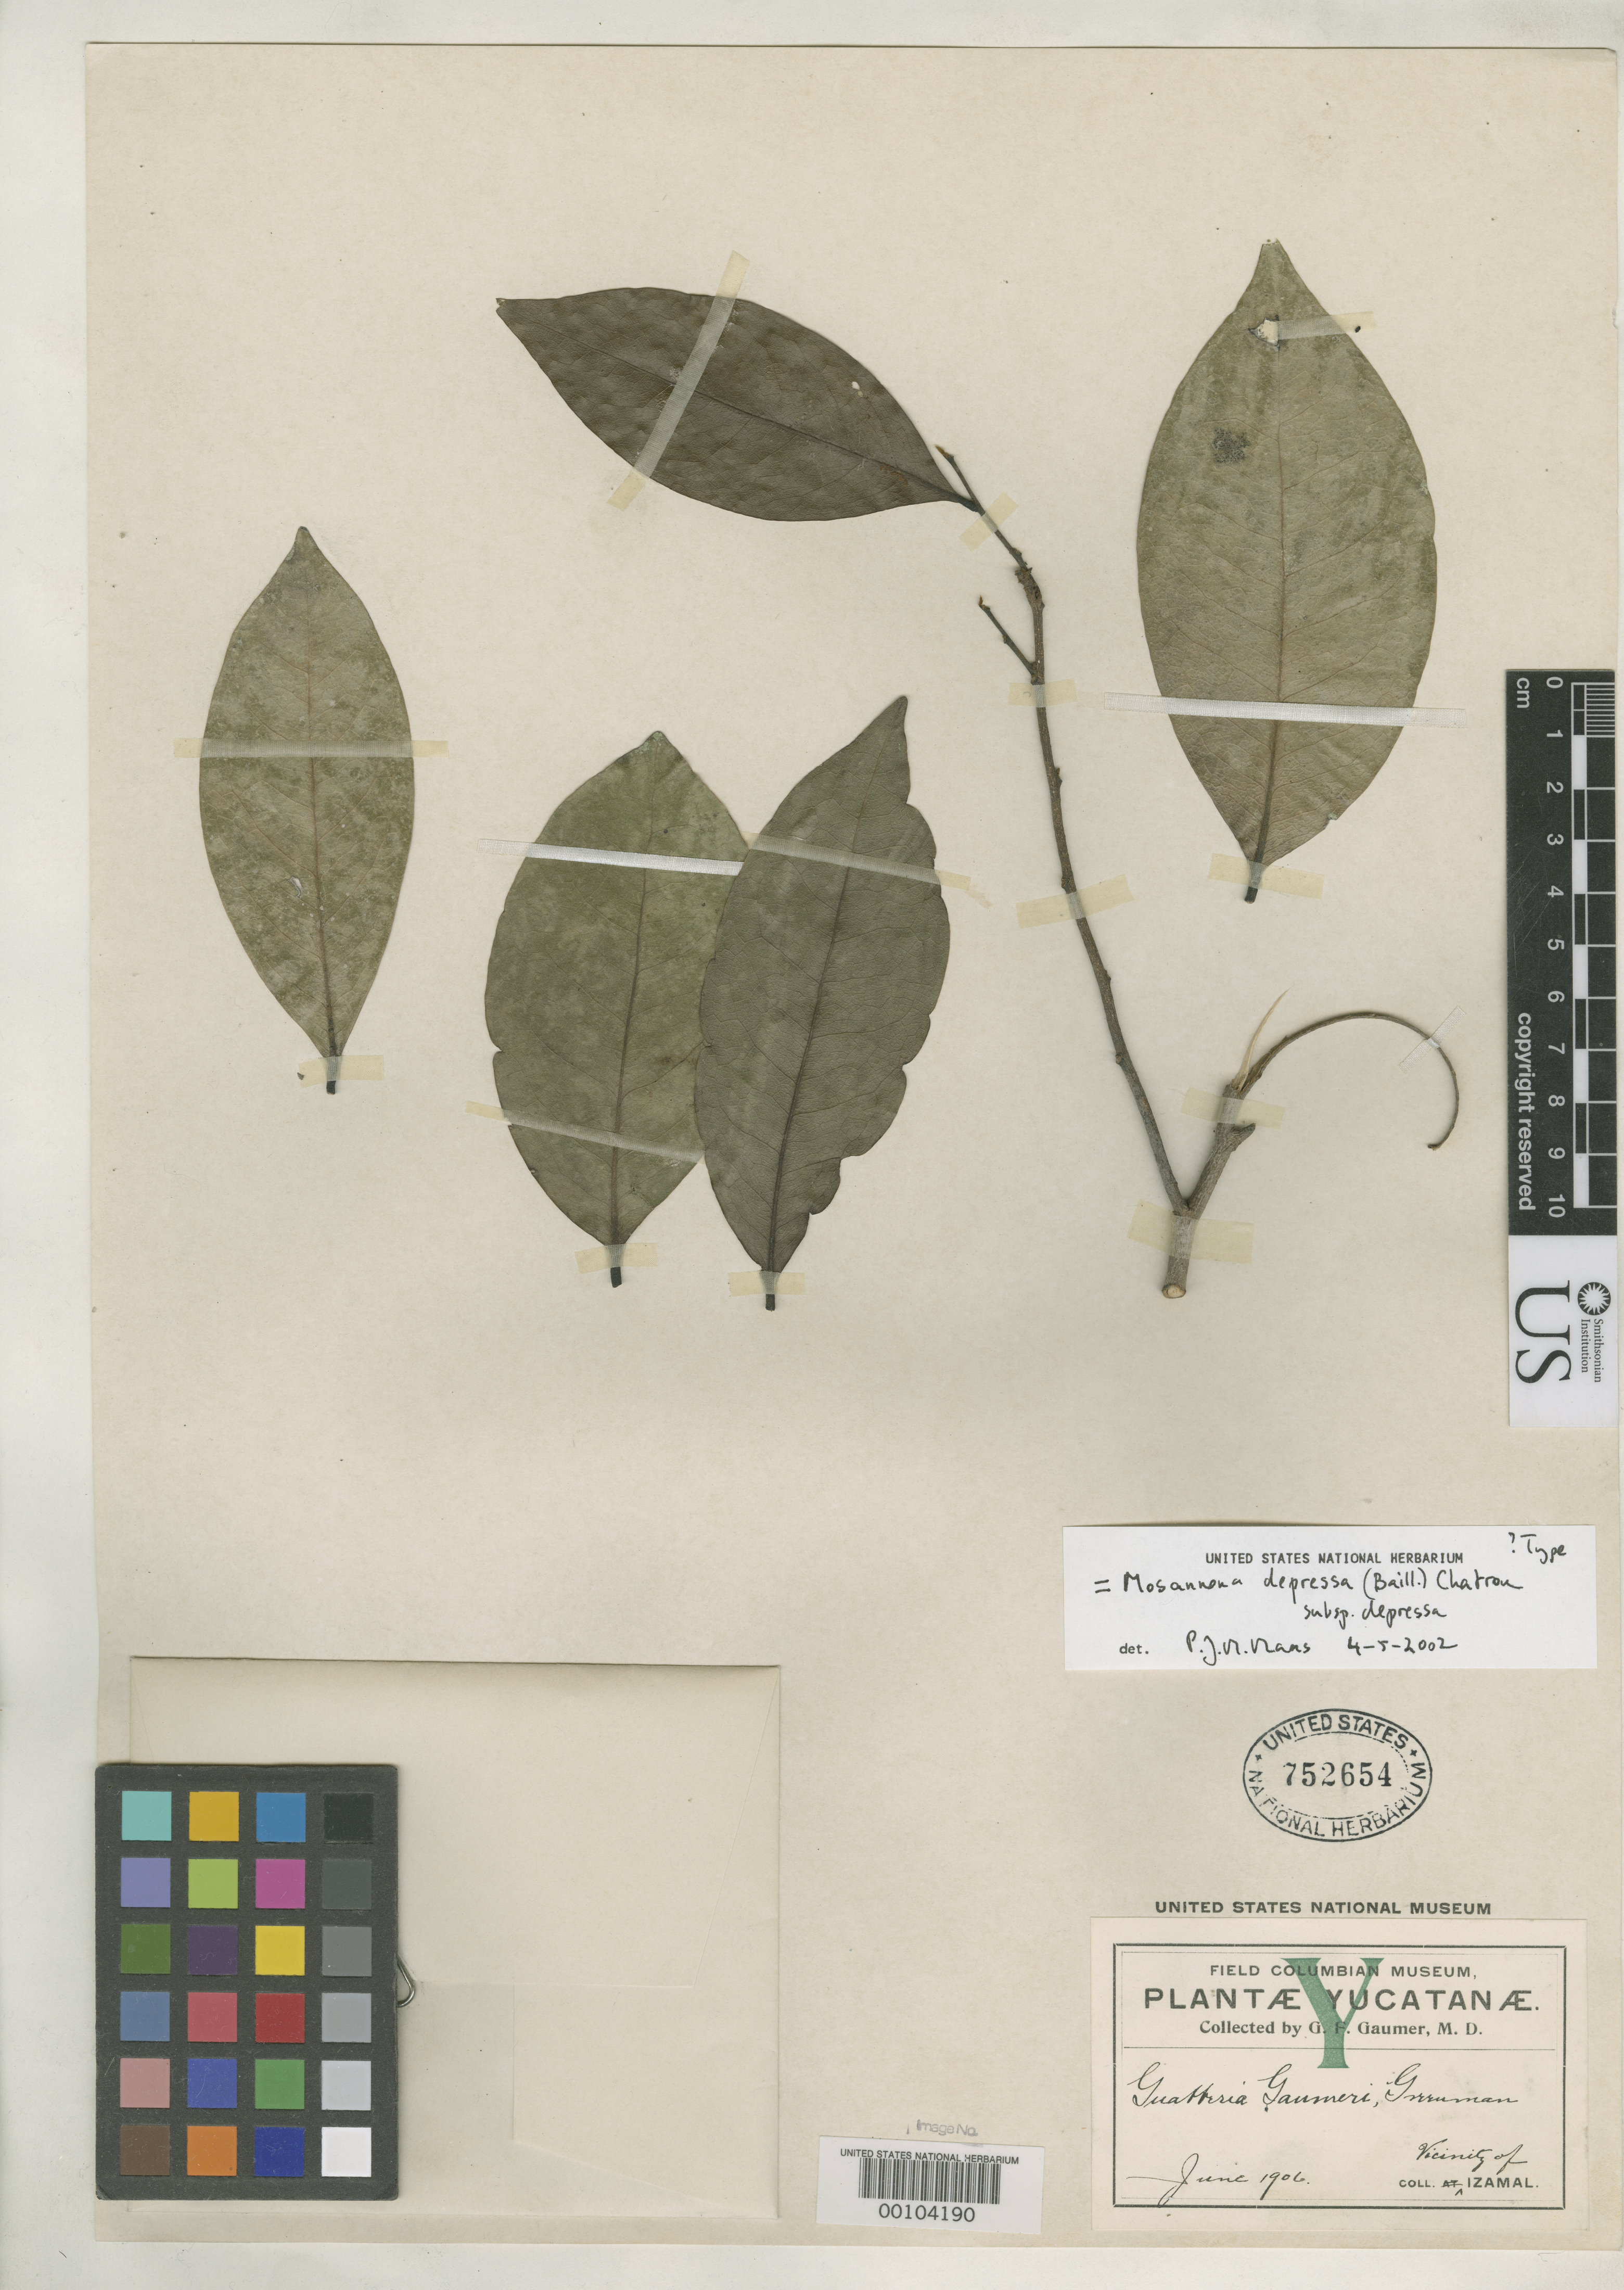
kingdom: Plantae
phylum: Tracheophyta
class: Magnoliopsida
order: Magnoliales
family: Annonaceae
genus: Guatteria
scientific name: Guatteria gaumeri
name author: Greenm.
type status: Isosyntype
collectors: G. F. Gaumer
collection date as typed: Jun 1906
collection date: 1906-06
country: Mexico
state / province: Yucatán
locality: Izamal.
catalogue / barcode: US 752654